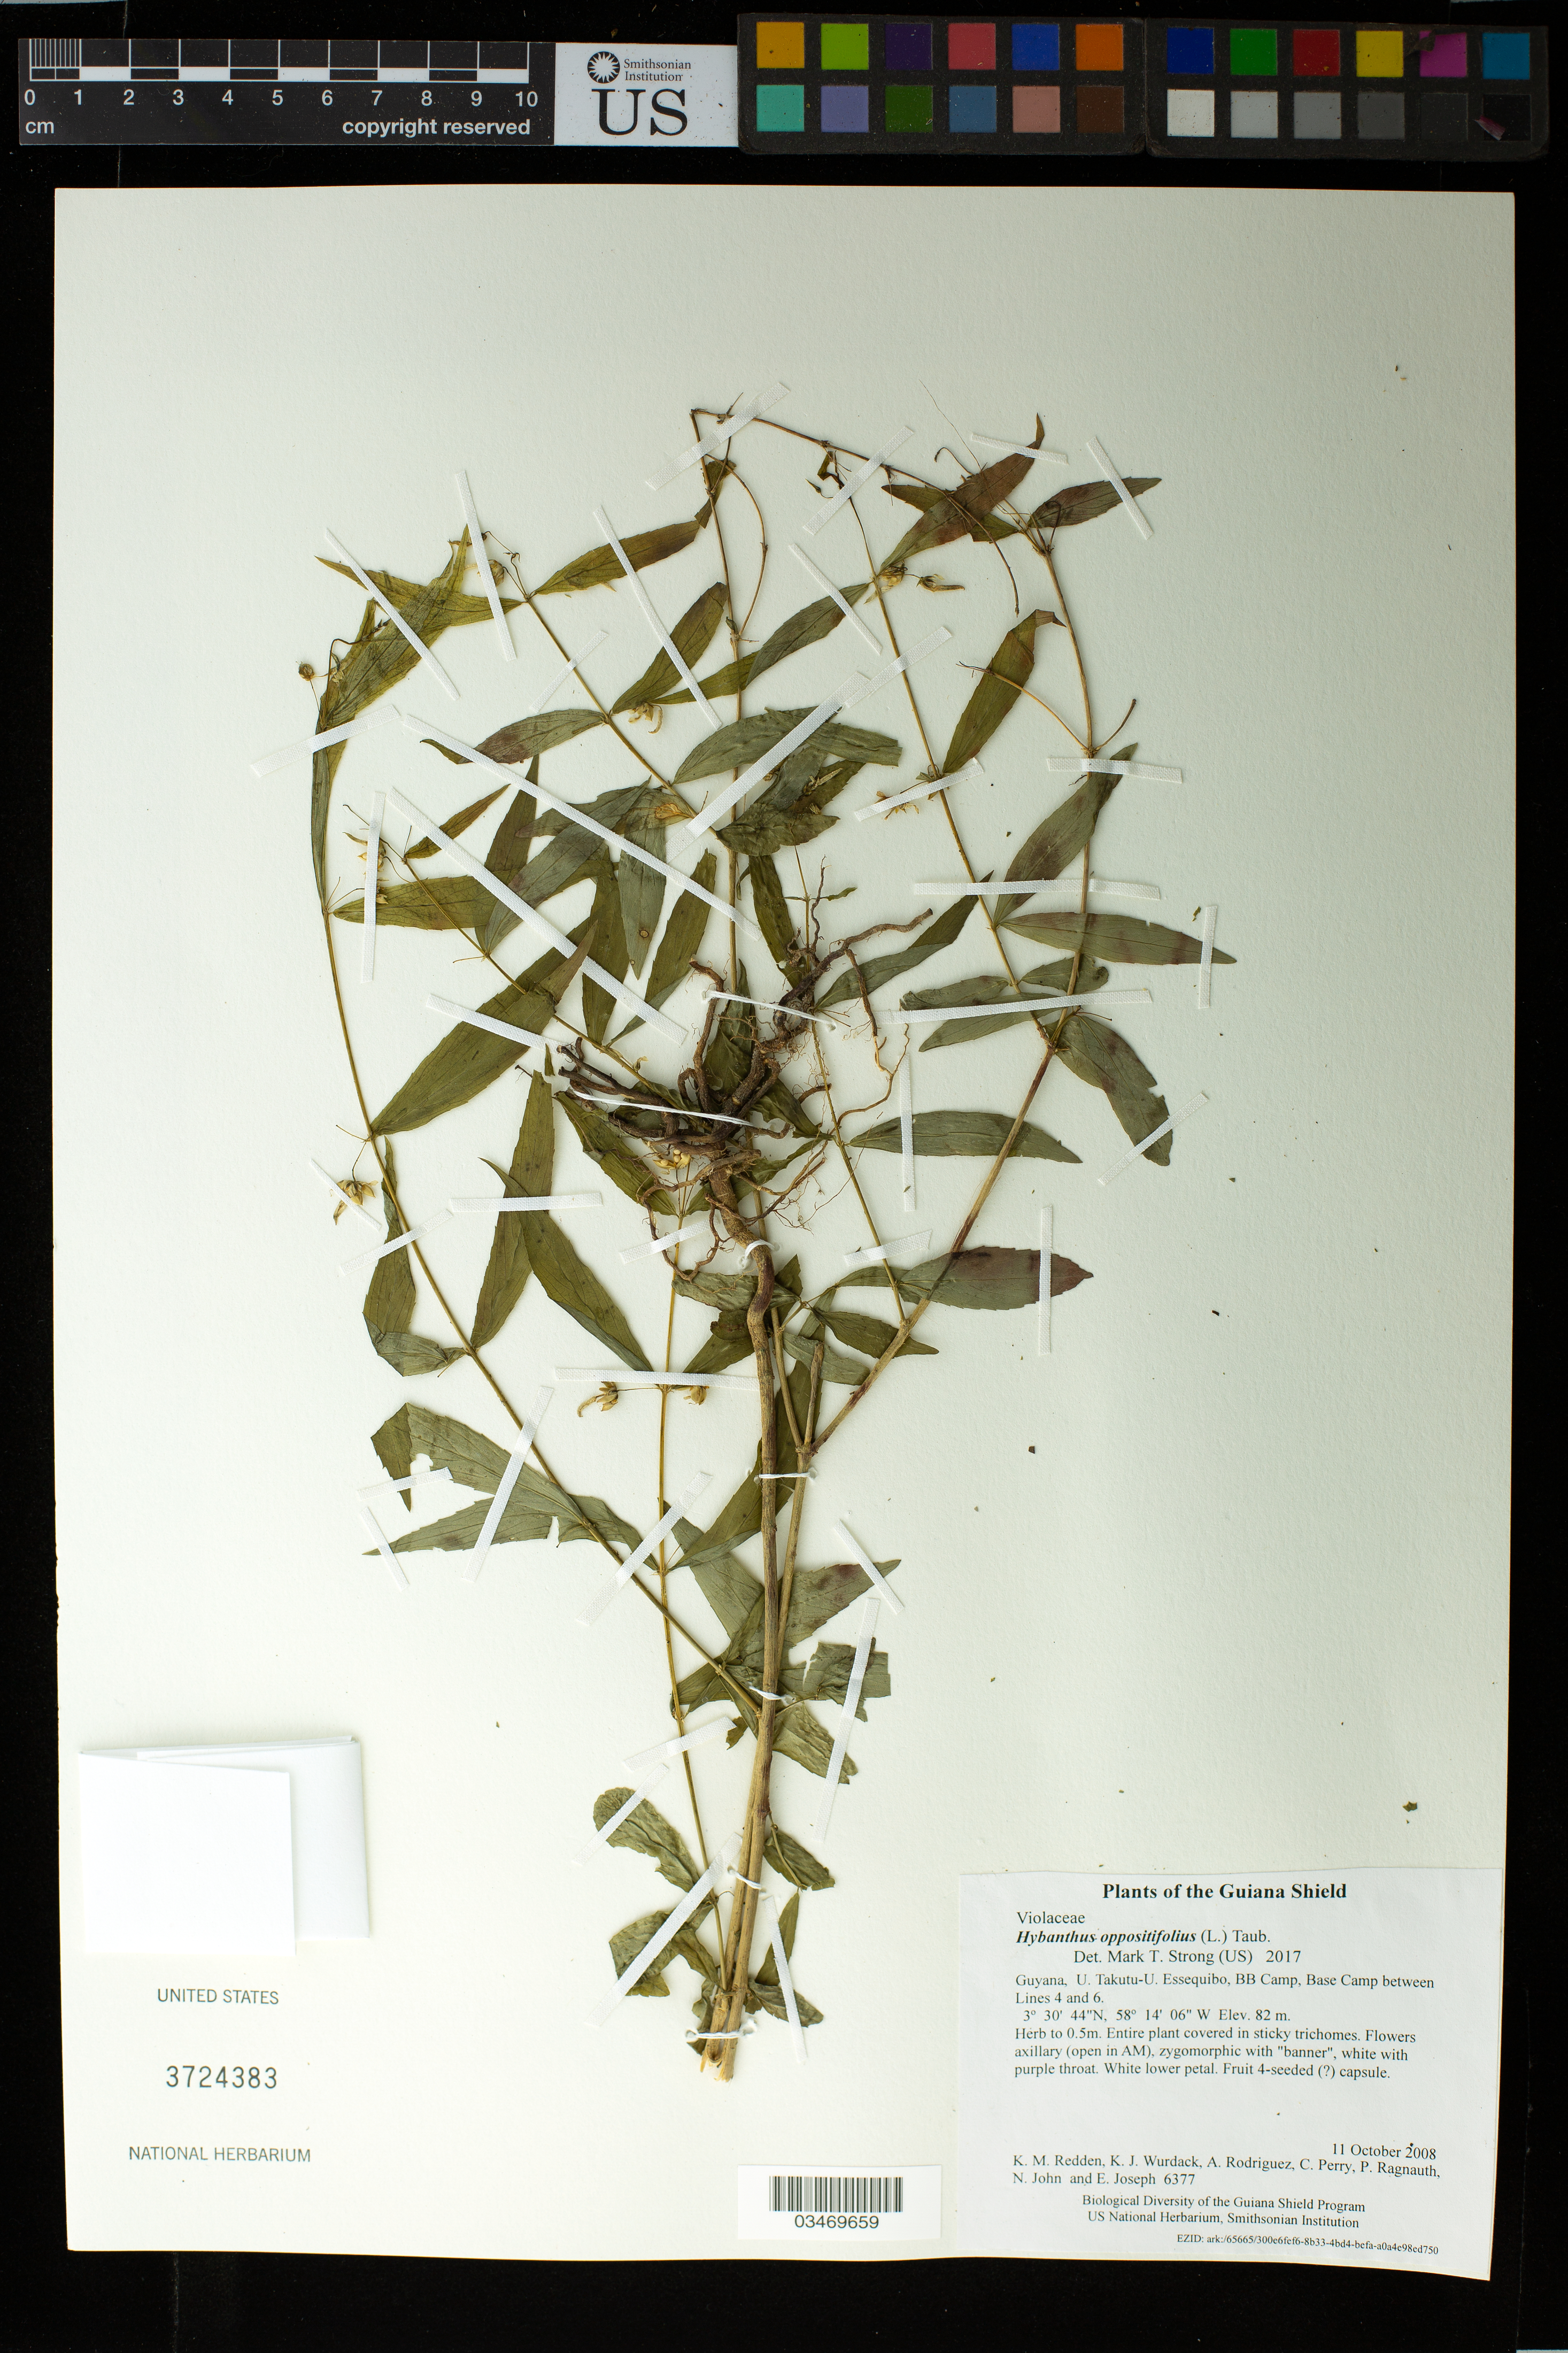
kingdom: Plantae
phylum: Tracheophyta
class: Magnoliopsida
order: Malpighiales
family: Violaceae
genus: Pombalia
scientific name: Pombalia oppositifolia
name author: (L.) Paula-Souza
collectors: K. M. Redden, K. Wurdack, A. Rodriguez, C. Perry, P. Ragnauth, N. John & E. Joseph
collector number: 6377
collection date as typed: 11 October 2008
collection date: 2008-10-11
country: Guyana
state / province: U. Takutu-U. Essequibo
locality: BB Camp, Base Camp between Lines 4 and 6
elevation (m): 82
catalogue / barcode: US 3724383